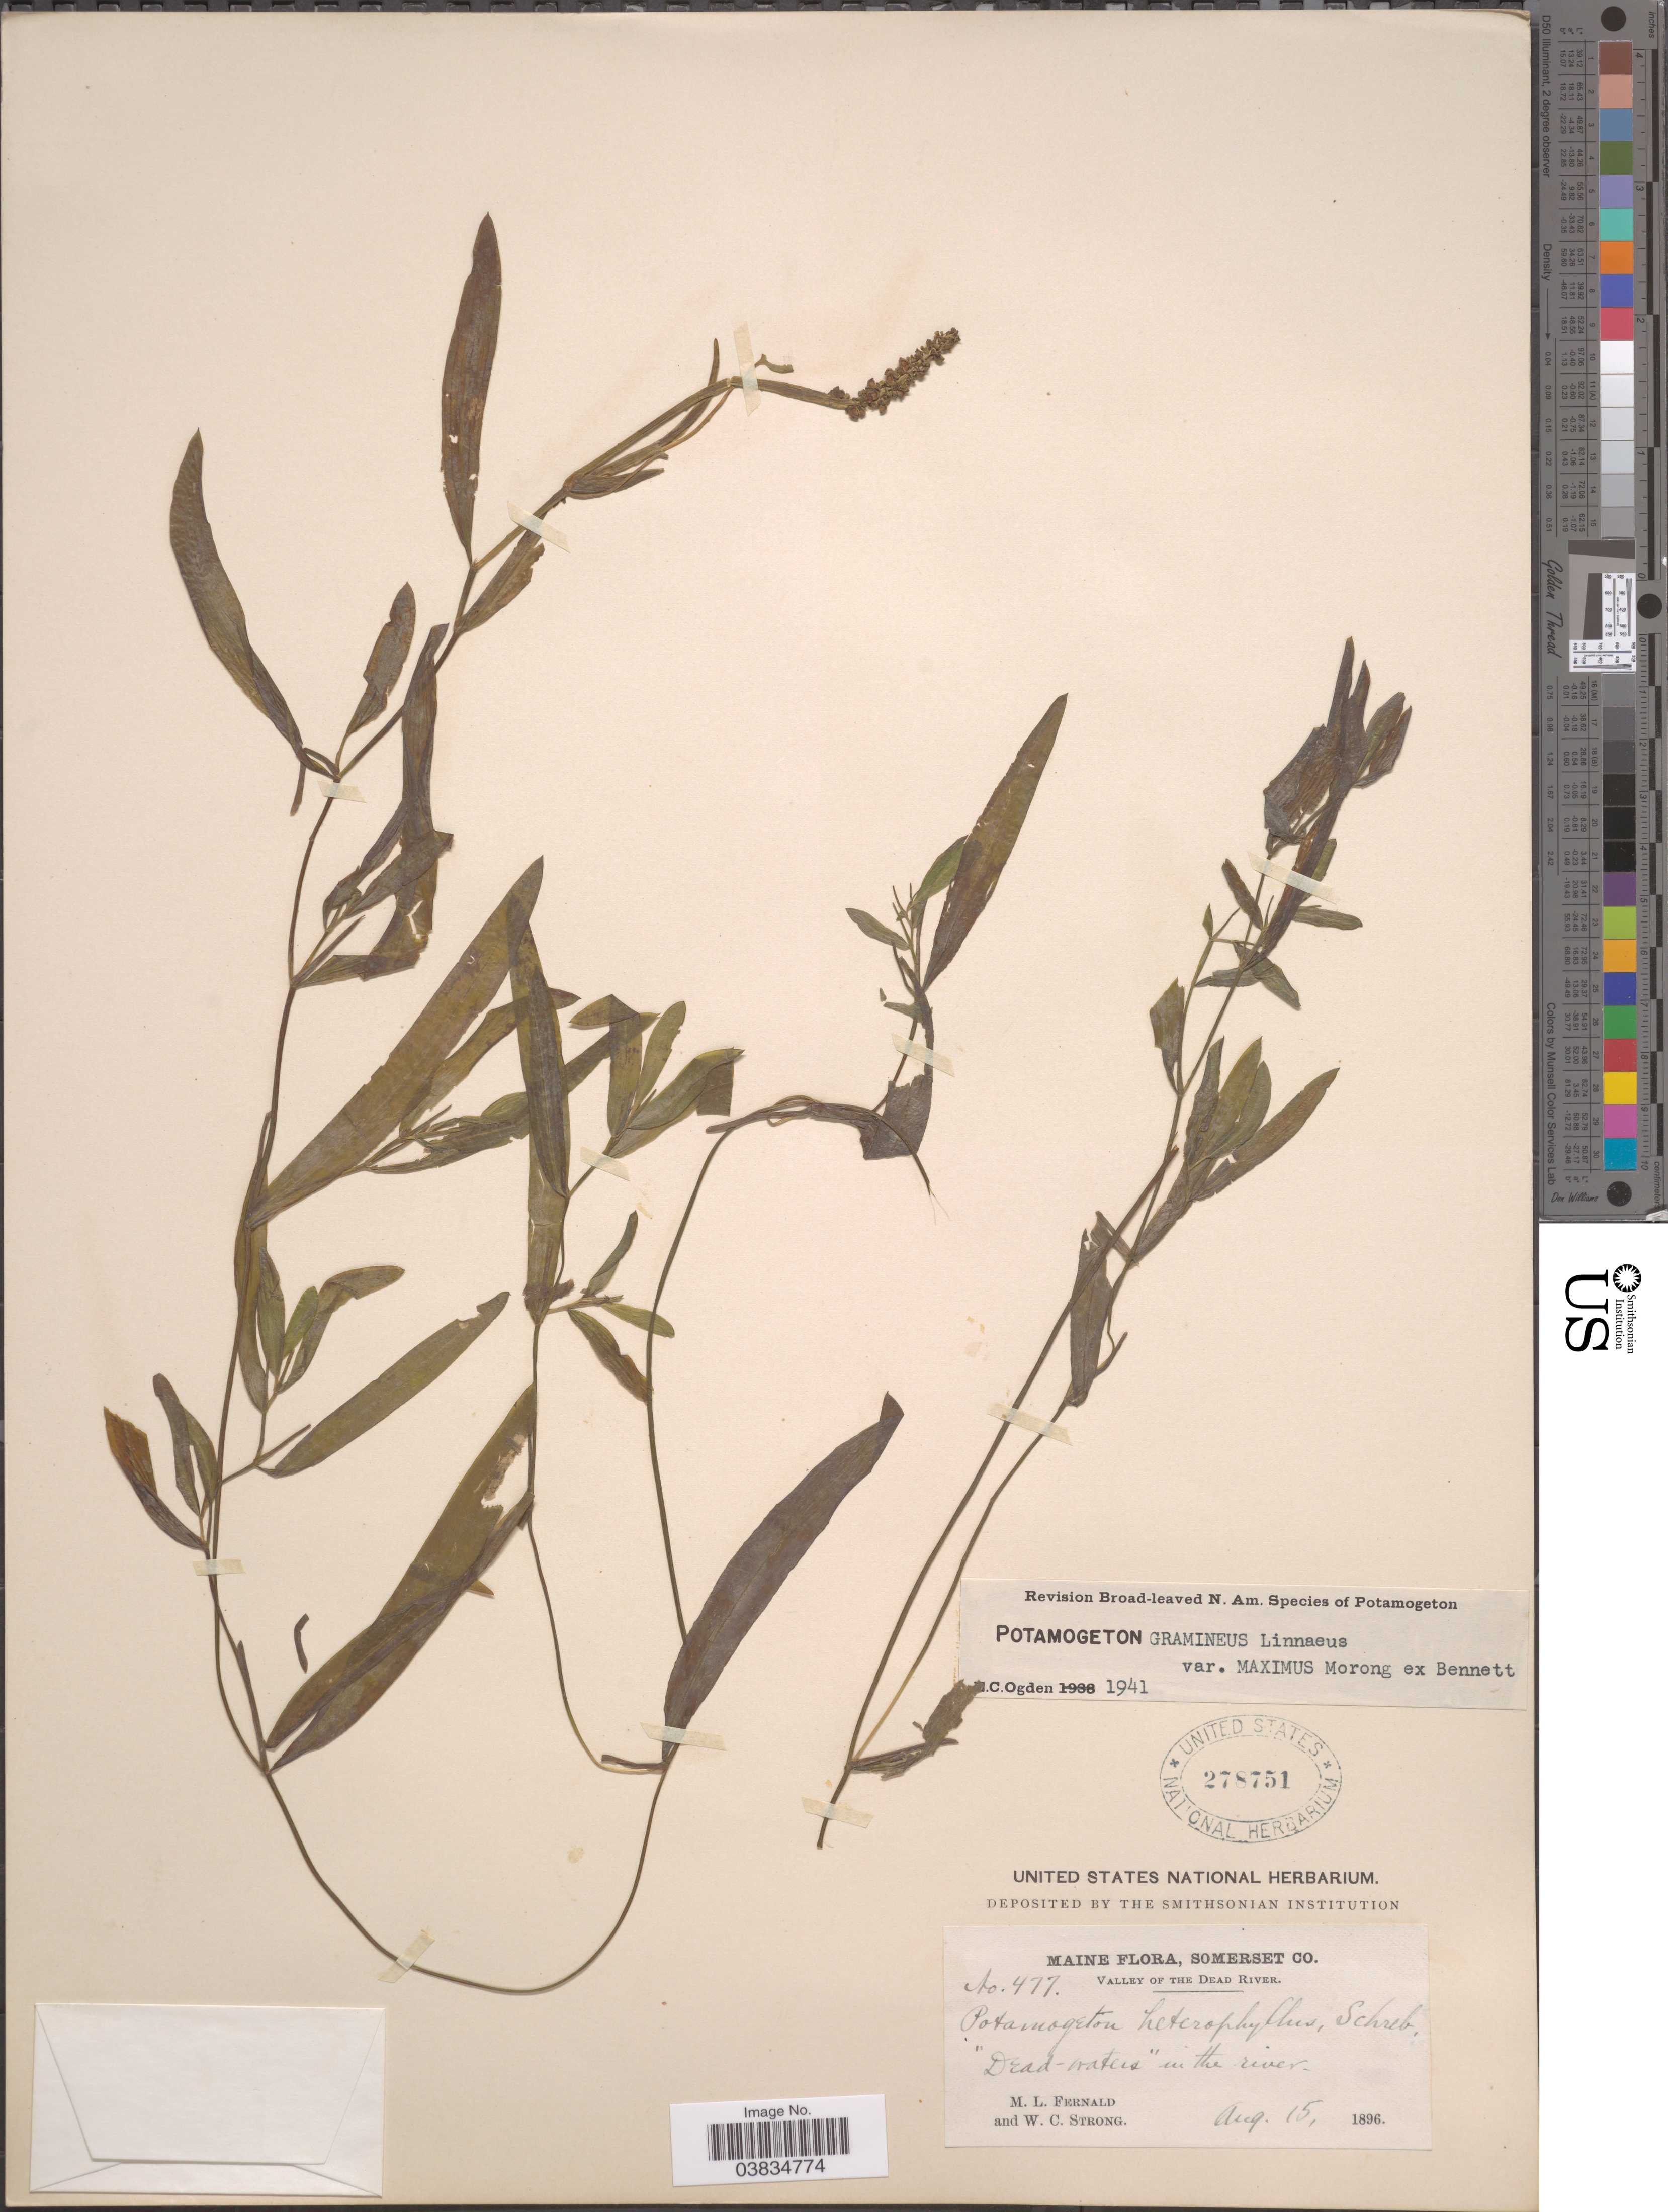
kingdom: Plantae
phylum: Tracheophyta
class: Liliopsida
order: Alismatales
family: Potamogetonaceae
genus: Potamogeton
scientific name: Potamogeton gramineus var. maximus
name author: Morong ex A. Benn.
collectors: M. L. Fernald & W. C. Strong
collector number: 477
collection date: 1896-08-15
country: United States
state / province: Maine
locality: Somerset Co. Valley of the Dead River. "Dead-waters" in the river.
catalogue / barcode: US 278751